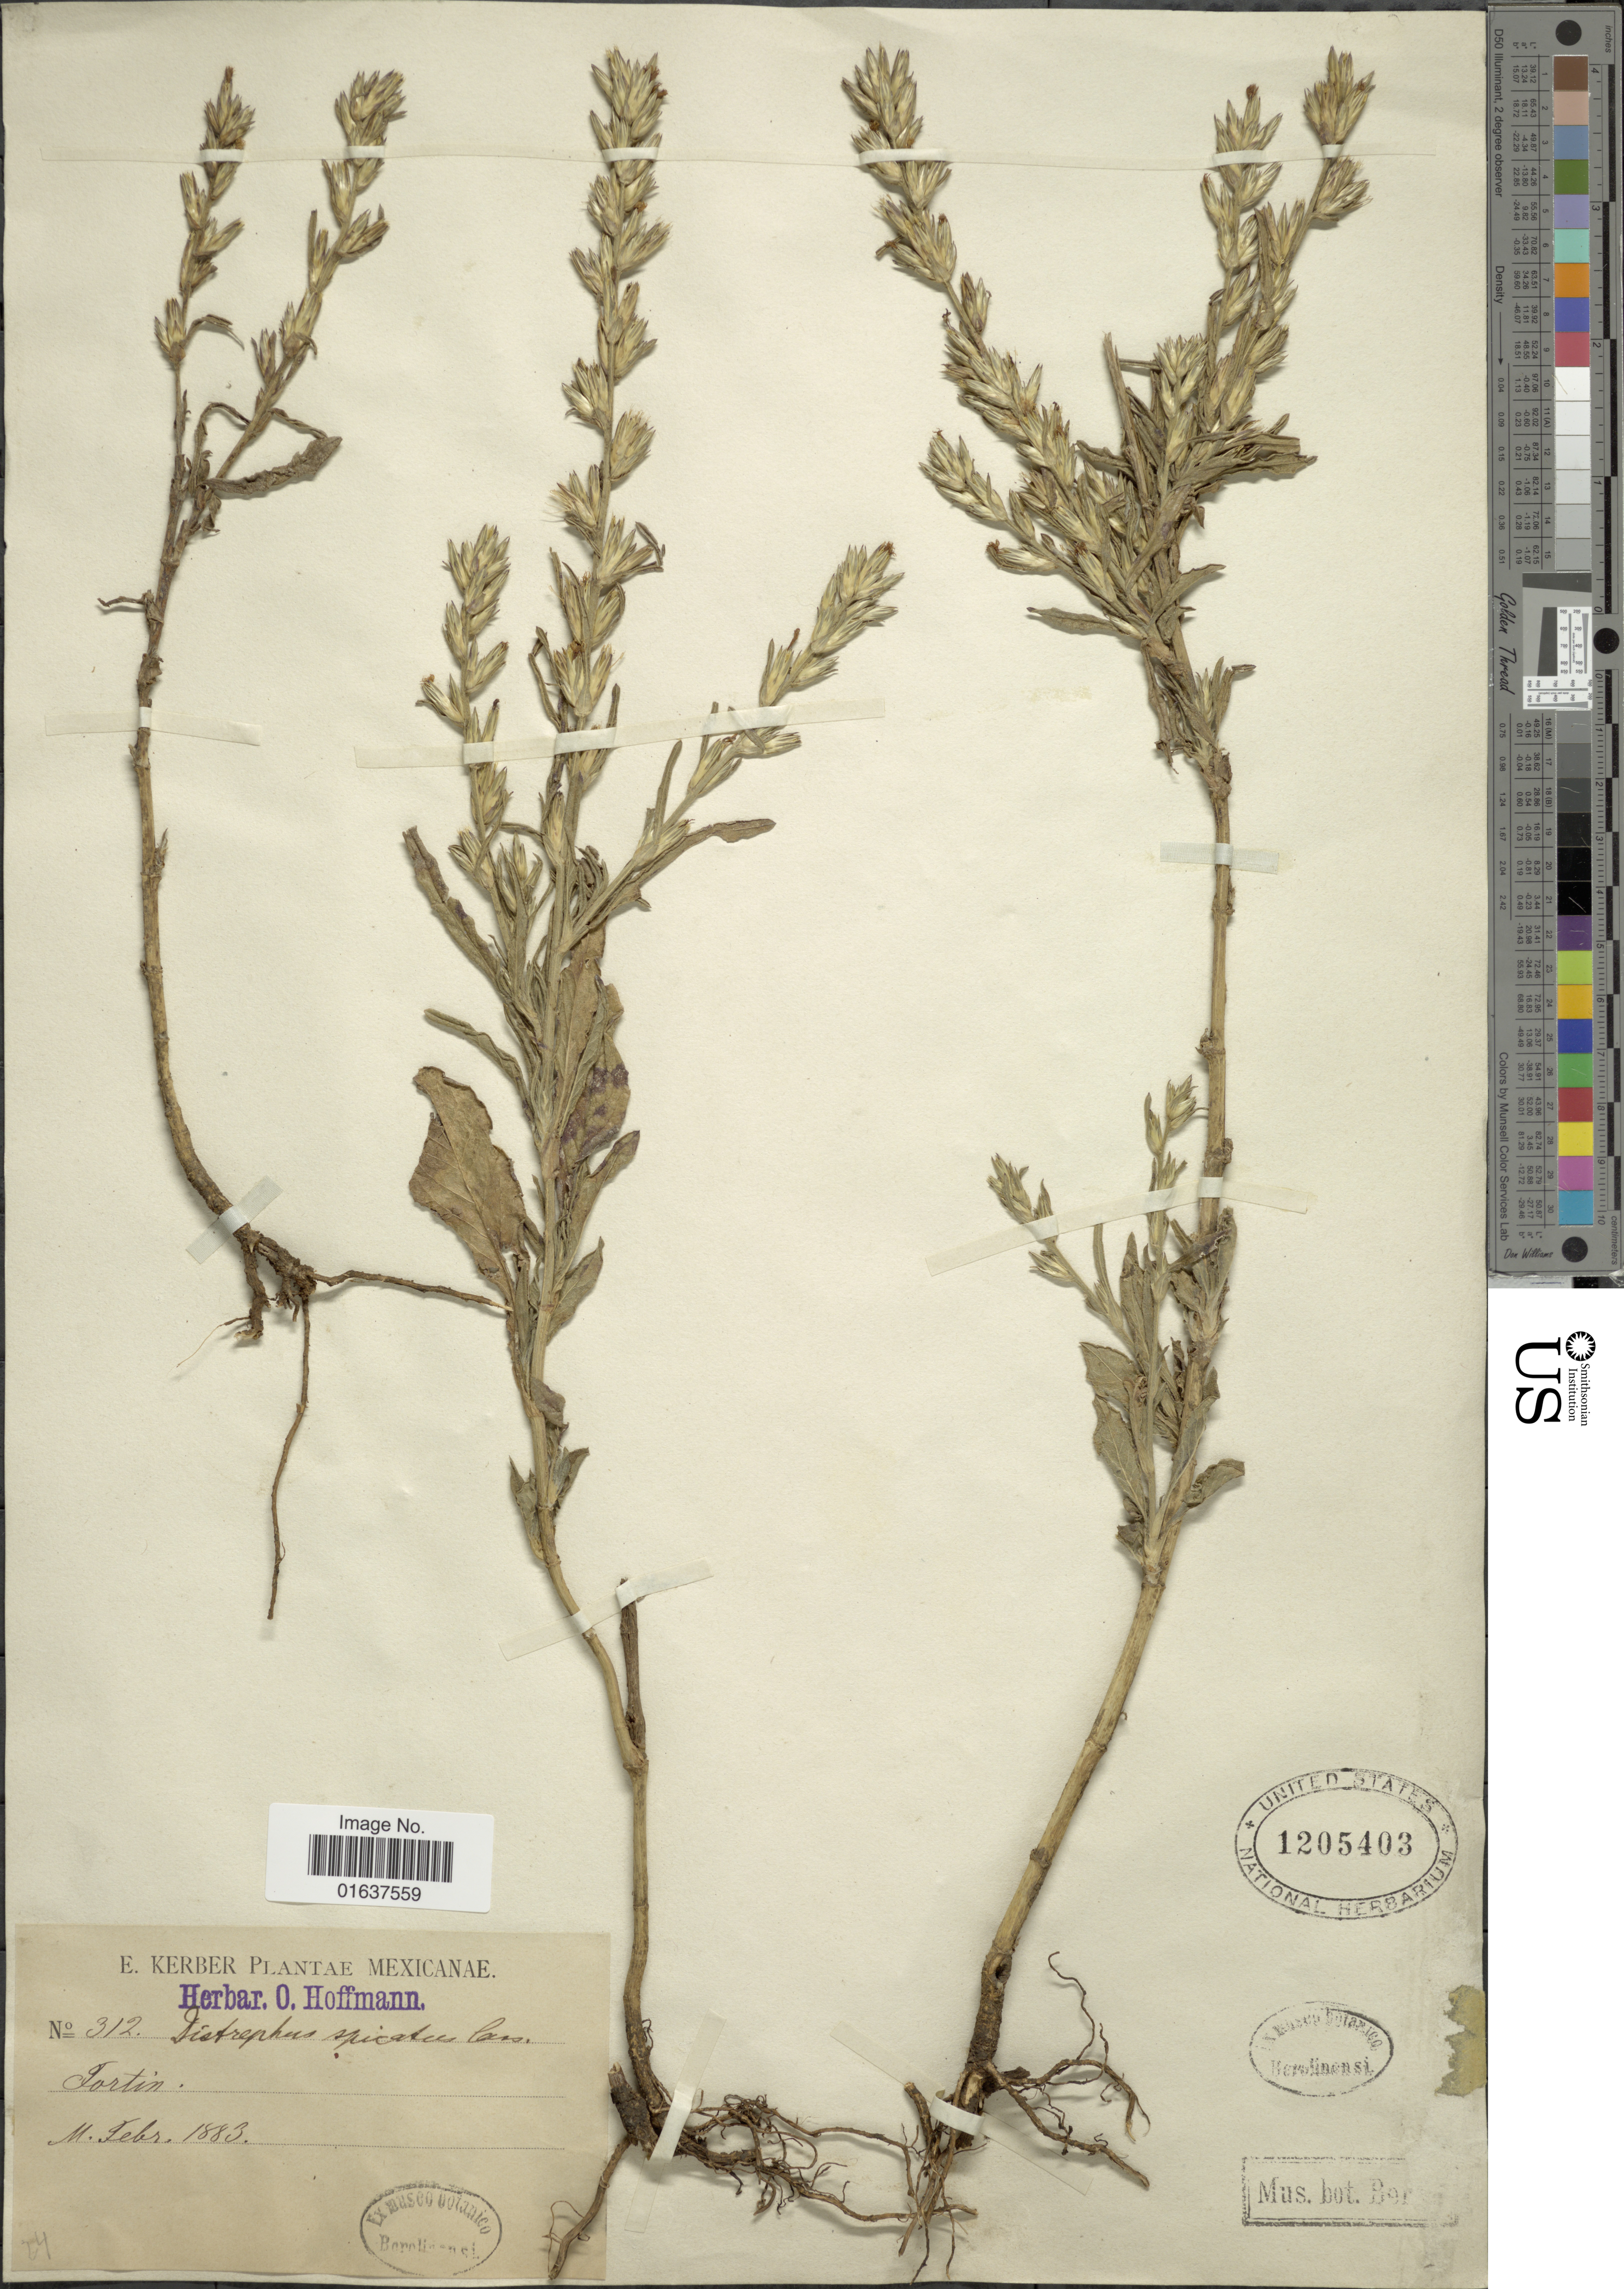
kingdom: Plantae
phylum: Tracheophyta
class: Magnoliopsida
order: Asterales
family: Asteraceae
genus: Pseudelephantopus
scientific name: Pseudelephantopus spicatus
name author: (Juss. ex Aubl.) C.F. Baker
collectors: E. Kerber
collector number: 312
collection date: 1883-02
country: Mexico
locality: Fortin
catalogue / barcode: US 1205403